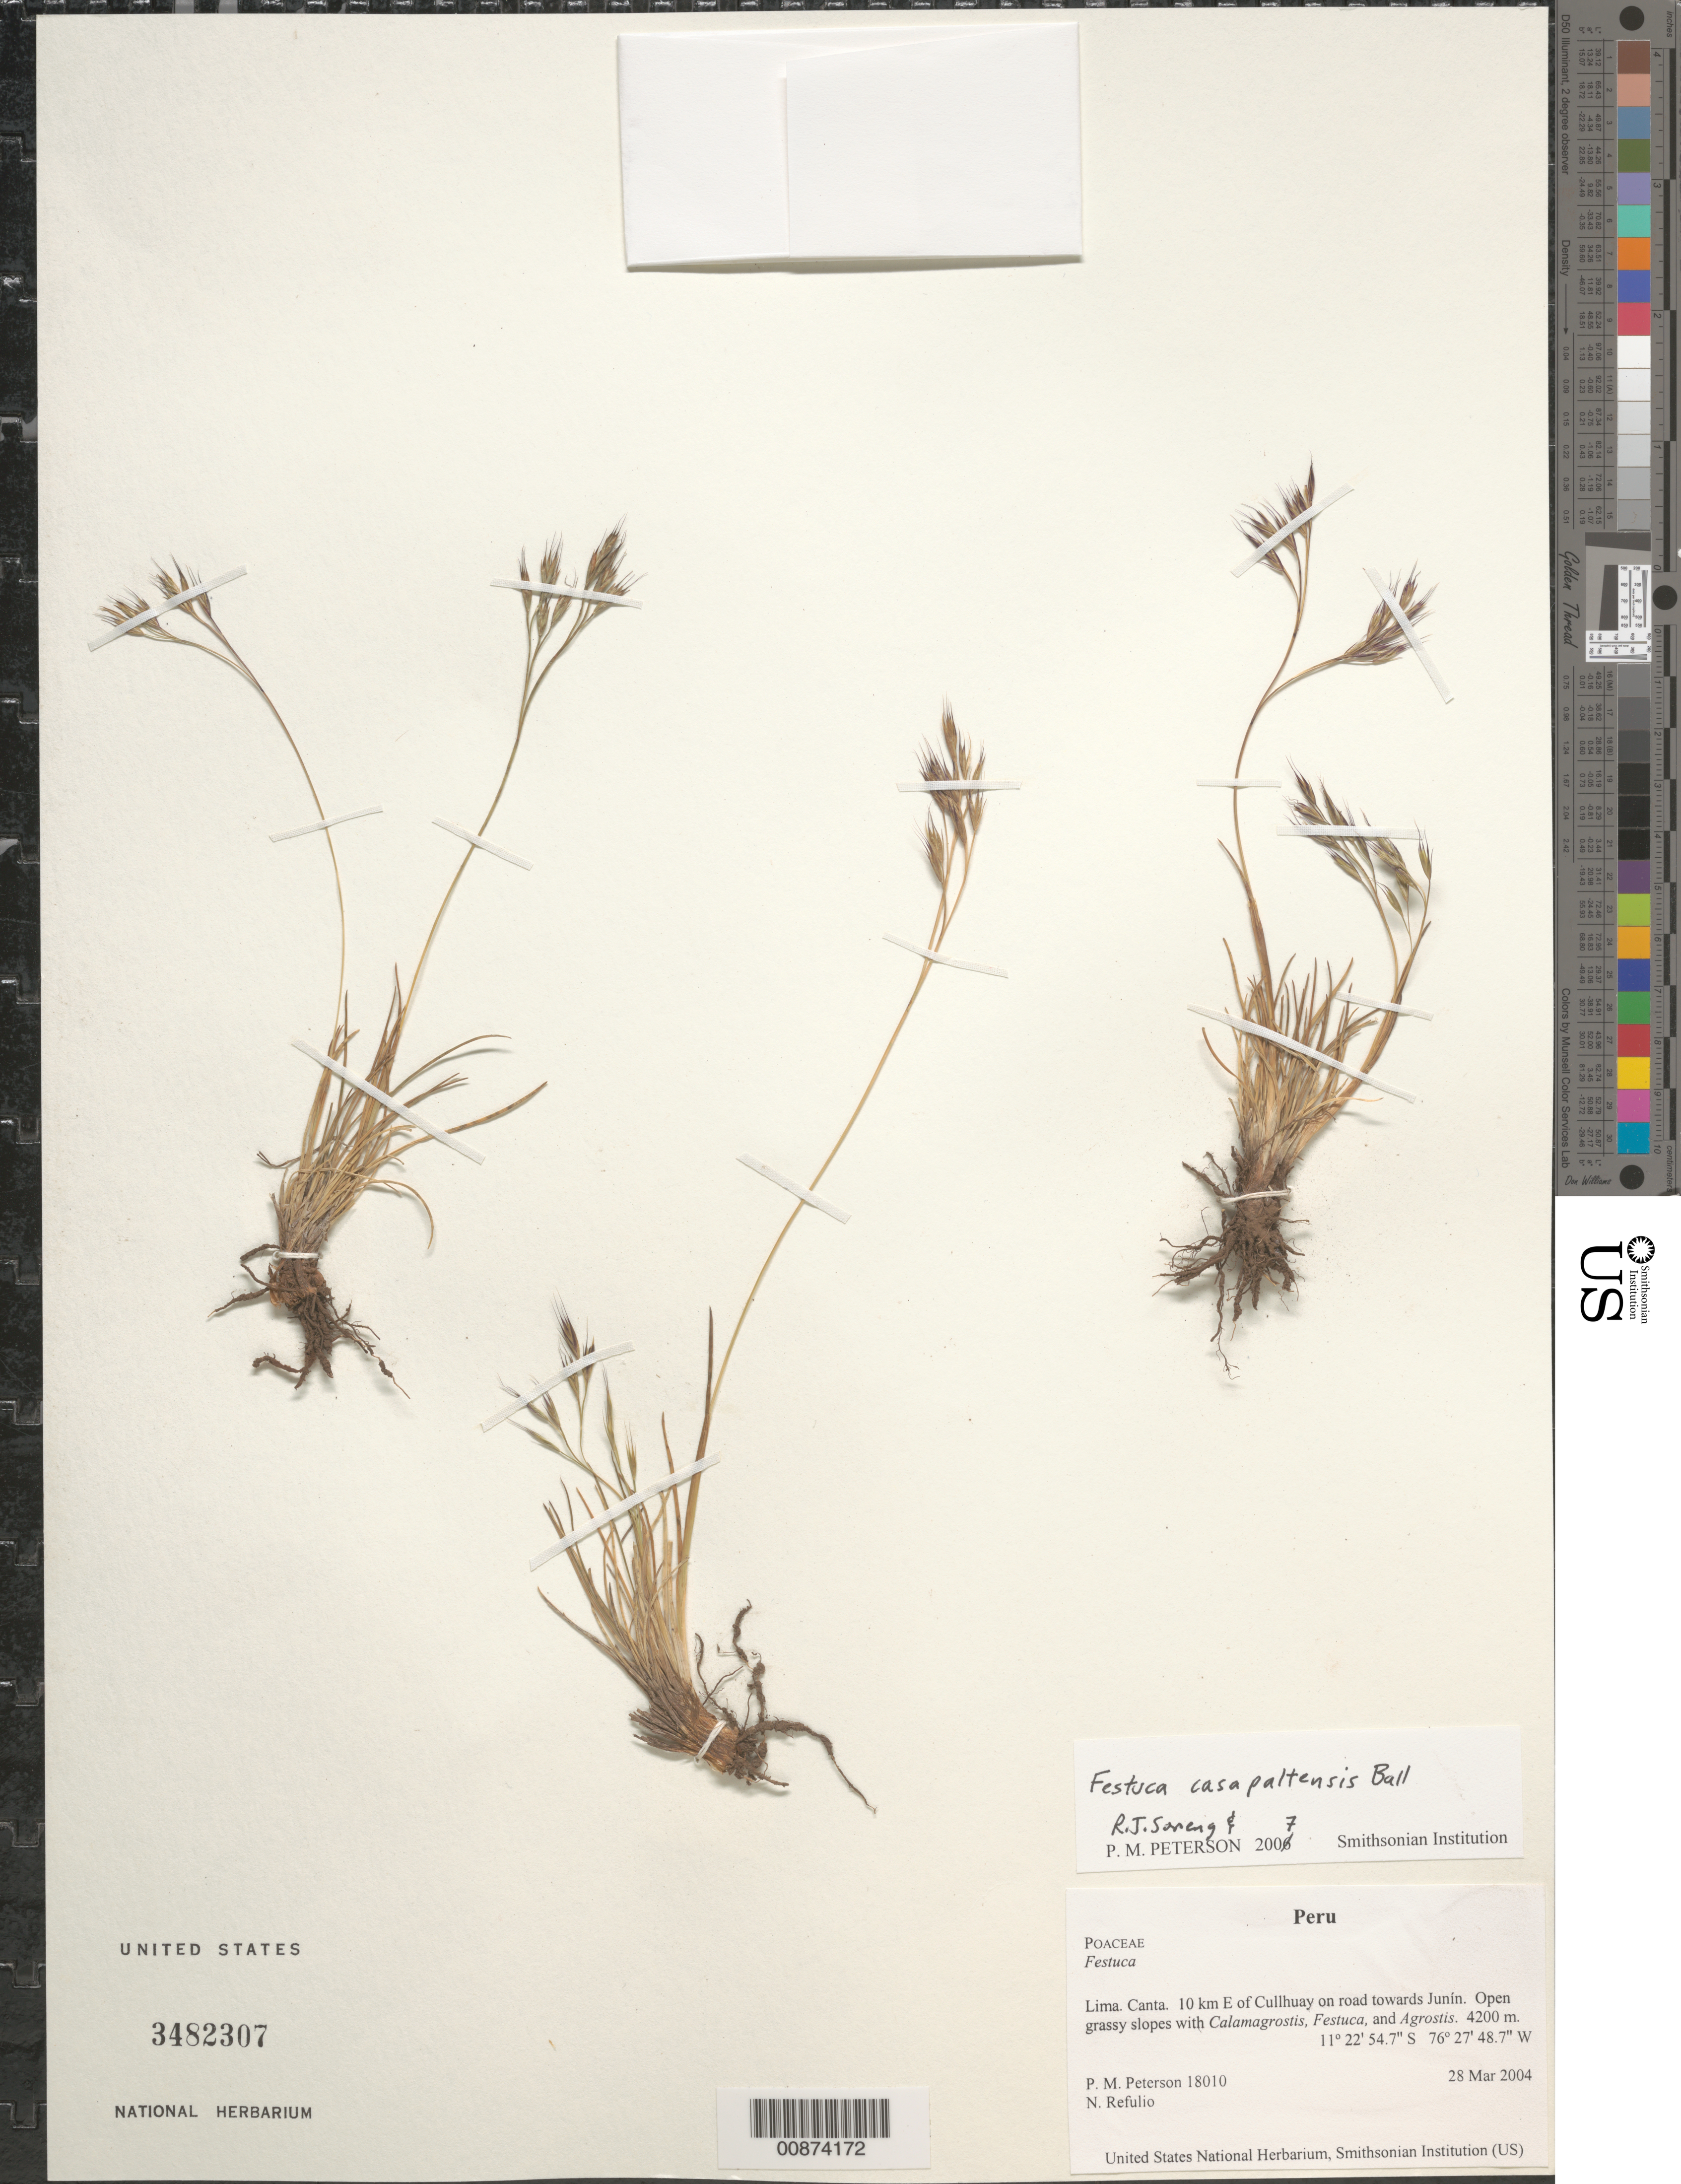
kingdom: Plantae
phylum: Tracheophyta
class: Liliopsida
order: Poales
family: Poaceae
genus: Festuca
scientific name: Festuca casapaltensis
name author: Ball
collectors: P. M. Peterson & N. Refulio-Rodríguez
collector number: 18010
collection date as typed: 28 Mar 2004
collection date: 2004-03-28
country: Peru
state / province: Lima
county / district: Canta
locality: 10 km E of Cullhuay on road towards Junín. Open grassy slopes with Calamagrostis, Festuca, and Agrostis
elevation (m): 4200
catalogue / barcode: US 3482307